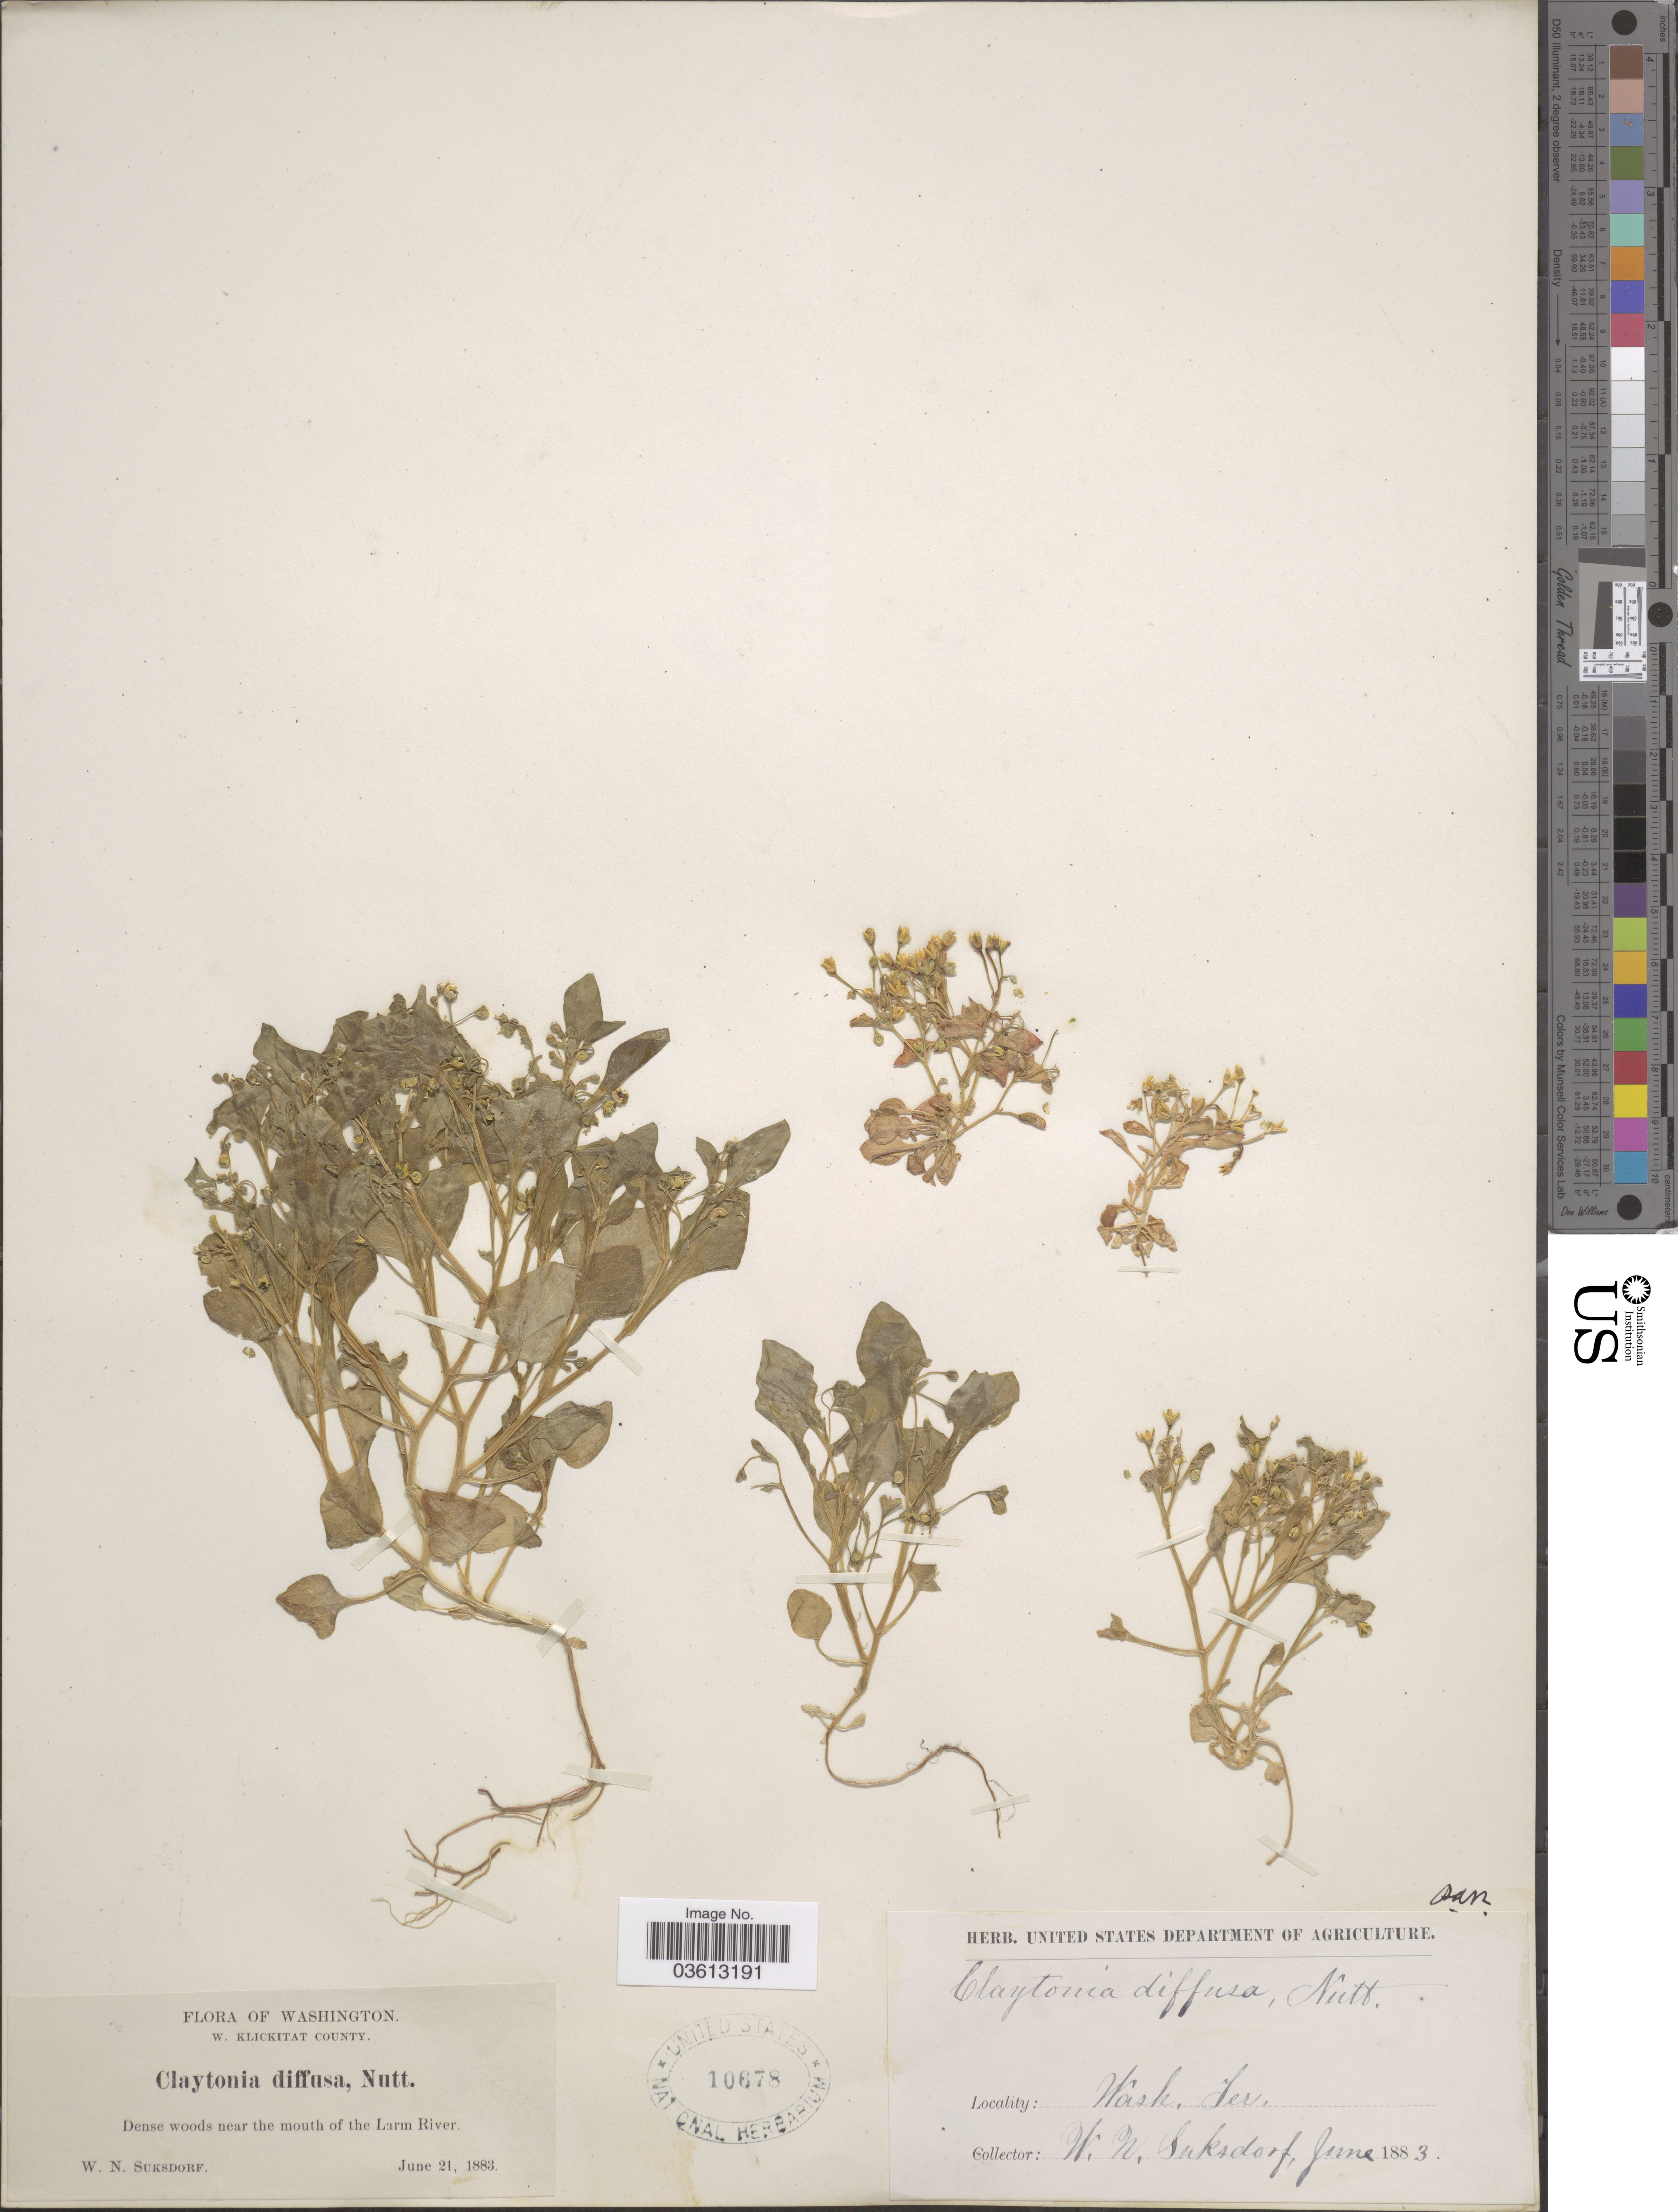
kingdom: Plantae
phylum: Tracheophyta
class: Magnoliopsida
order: Caryophyllales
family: Montiaceae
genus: Montia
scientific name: Montia diffusa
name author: (Nutt.) Greene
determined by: Strong, Mark T., (BOT), Smithsonian Institution - National Museum of Natural History (UNITED STATES)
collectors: W. N. Suksdorf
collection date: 1883-06-21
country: United States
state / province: Washington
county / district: Klickitat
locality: W. Klickitat County. Dense woods near the mouth of the Larm River.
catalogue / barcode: US 10678